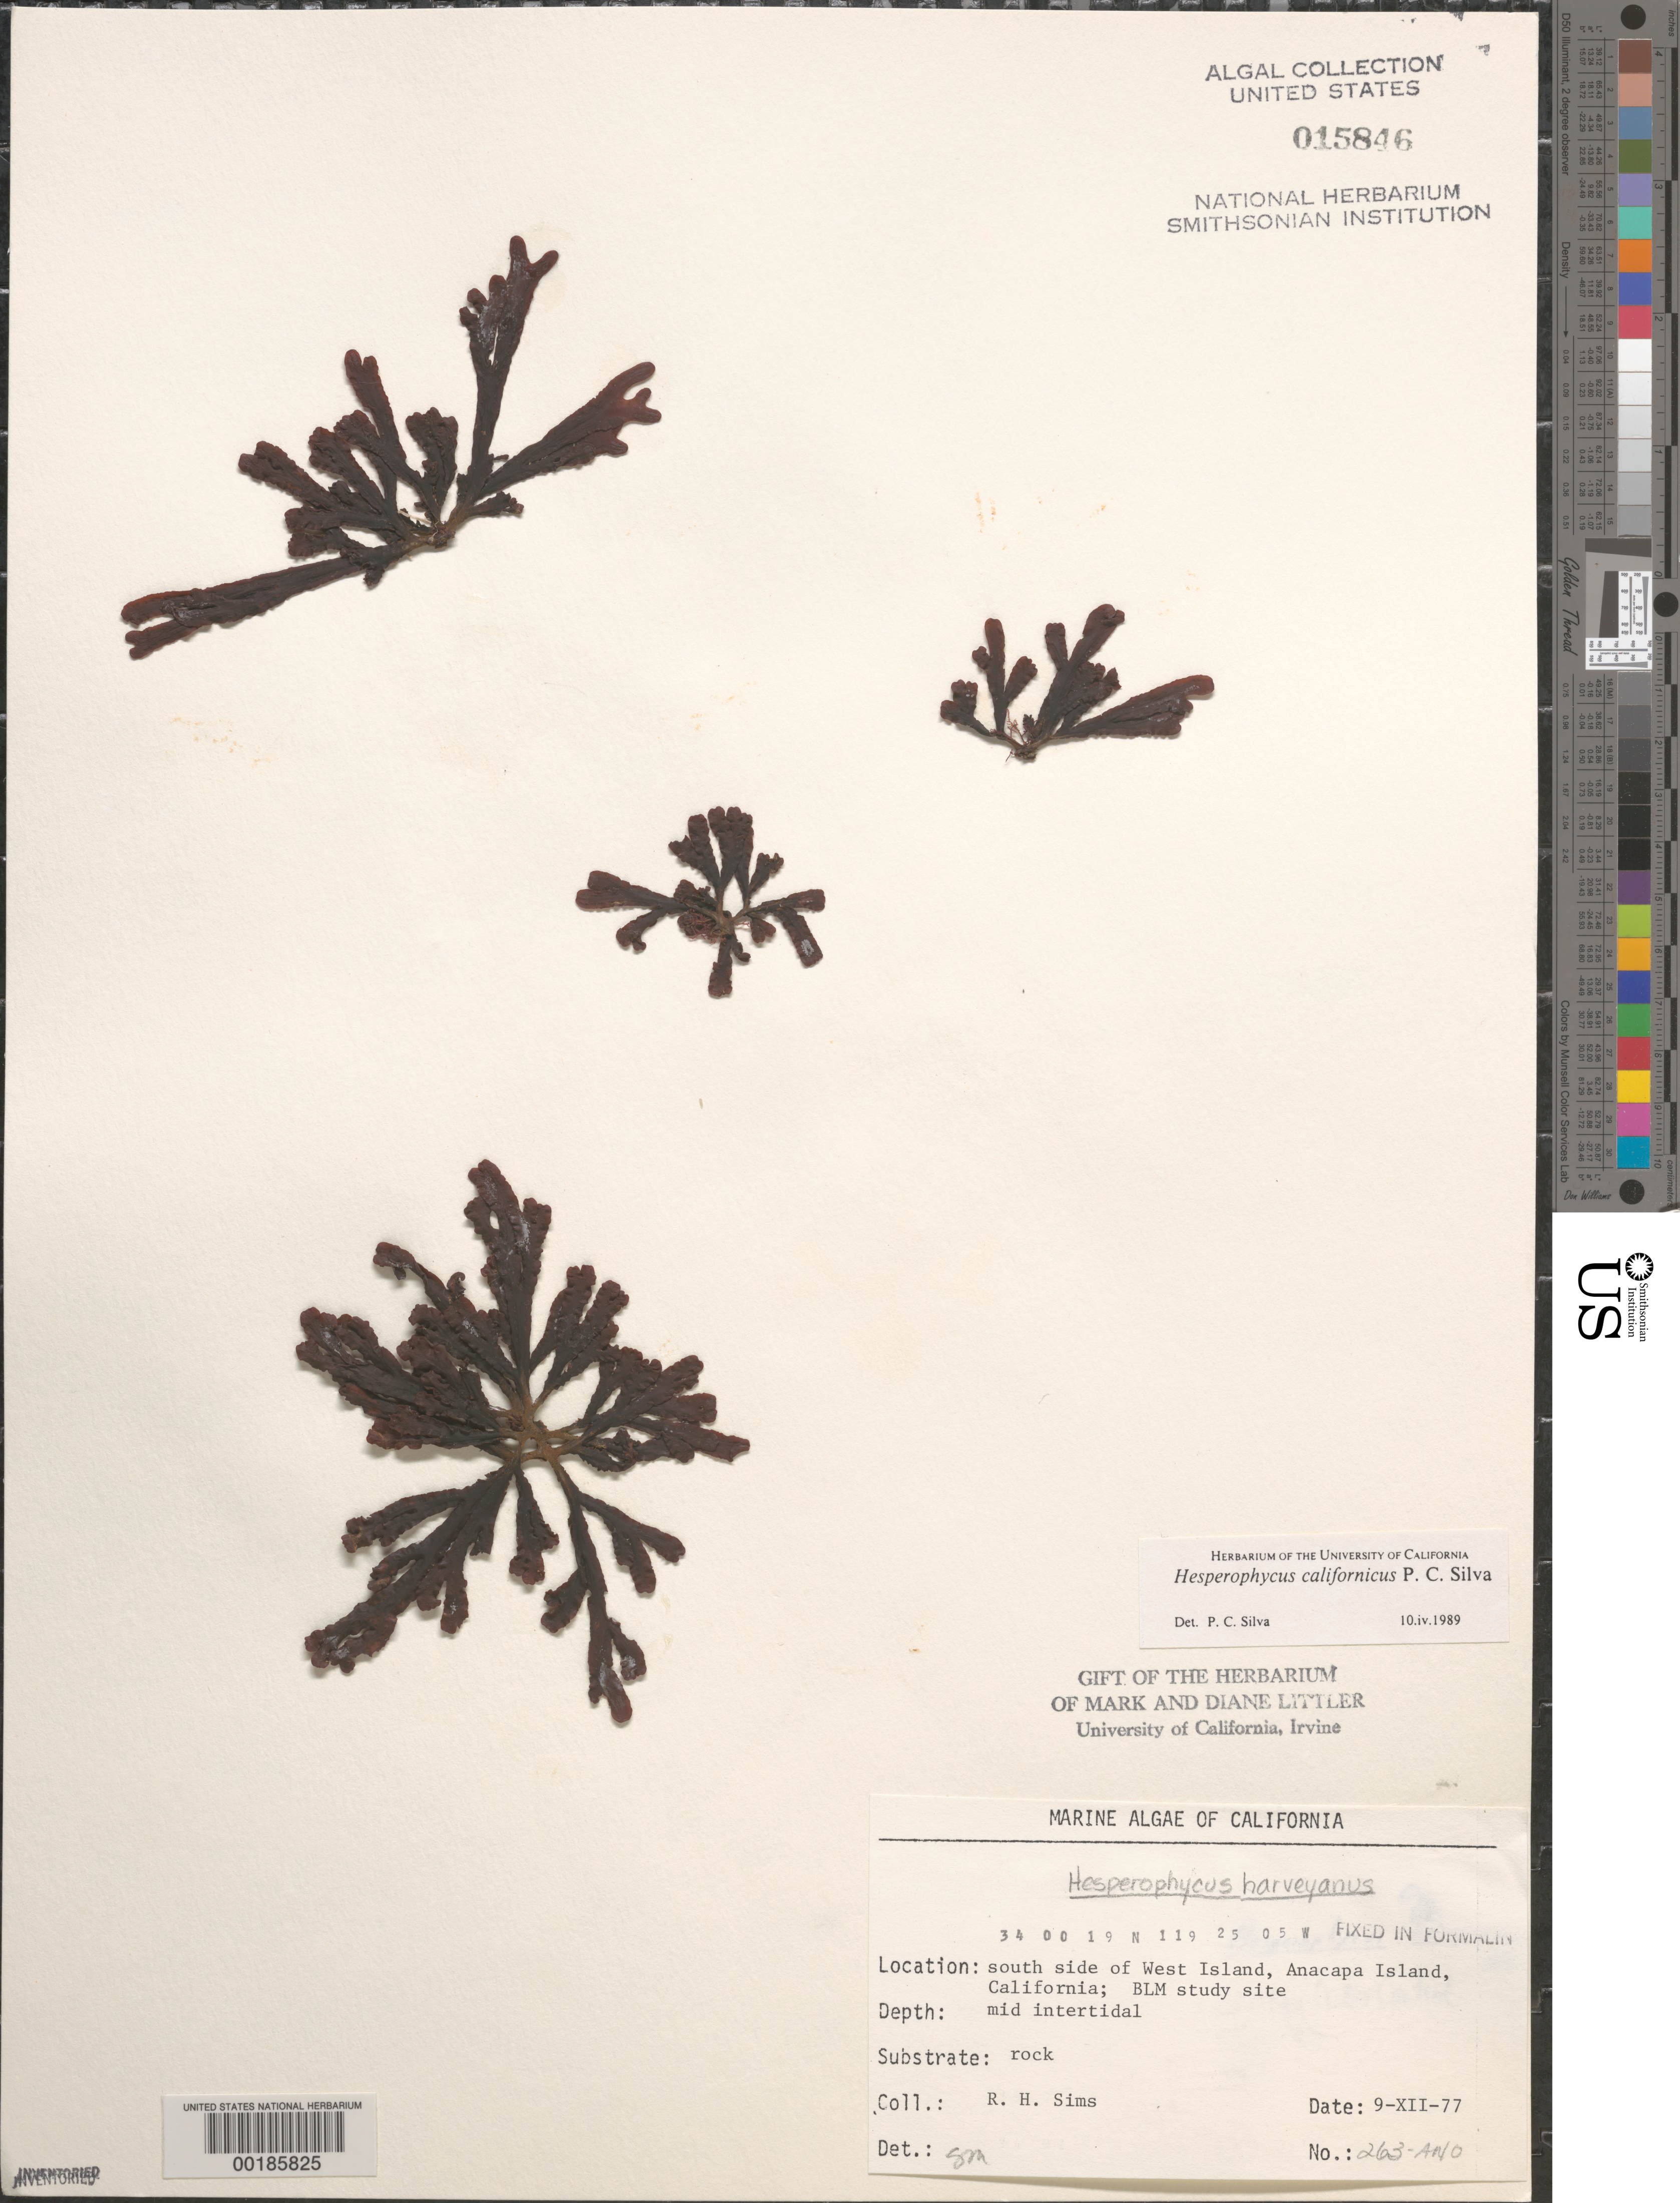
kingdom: Chromista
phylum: Ochrophyta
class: Phaeophyceae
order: Fucales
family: Fucaceae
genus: Hesperophycus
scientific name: Hesperophycus californicus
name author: P.C. Silva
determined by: Silva, P. C.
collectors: R. H. Sims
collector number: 263-ANO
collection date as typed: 09 Dec 1977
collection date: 1977-12-09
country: United States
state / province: California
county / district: Ventura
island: Anacapa Island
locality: South side of west island, near Cat Rock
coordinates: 34 00 19 N, 119 25 05 W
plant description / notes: BLM-SOCALBIGHT Rocky Intertidal Survey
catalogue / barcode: US 15846